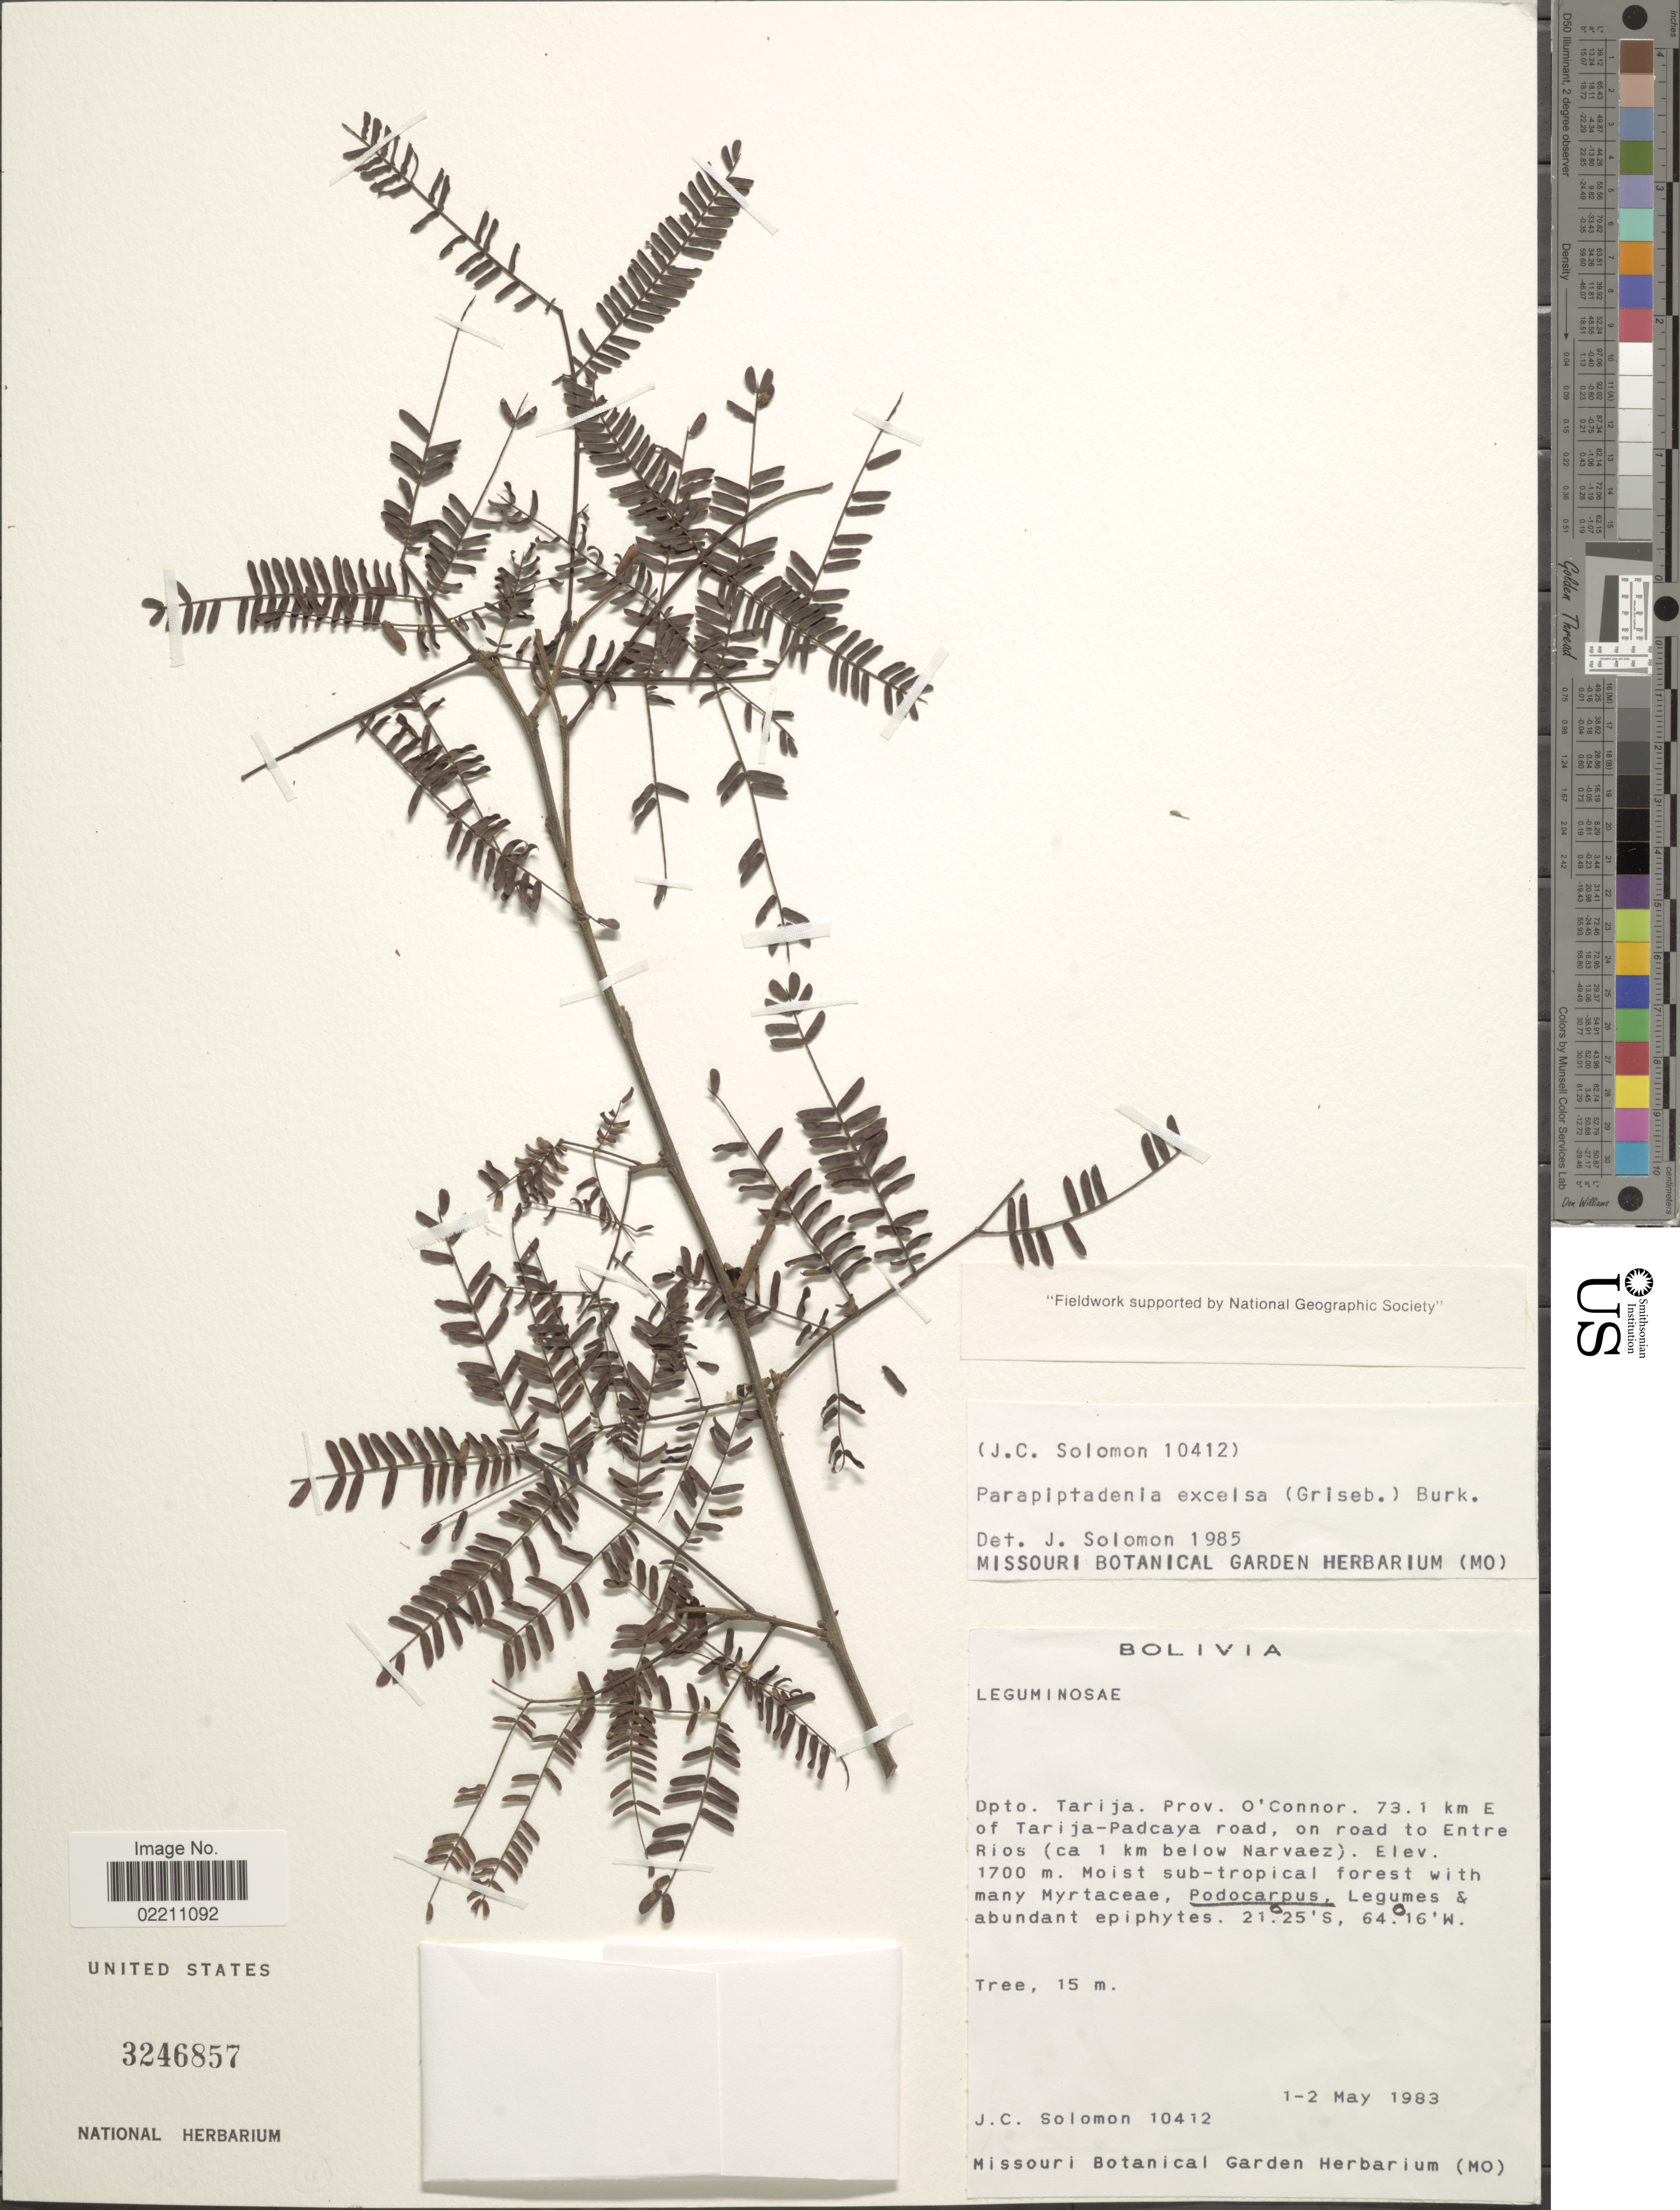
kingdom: Plantae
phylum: Tracheophyta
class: Magnoliopsida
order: Fabales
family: Fabaceae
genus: Parapiptadenia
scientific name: Parapiptadenia excelsa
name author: (Griseb.) Burkart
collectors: J. C. Solomon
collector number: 10412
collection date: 1983-05-01/1983-05-02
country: Bolivia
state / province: Tarija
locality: Dpto. tarija. Prov. O'Connor. 73.1 km E of Tarija-Padcaya road, on road to Entre Rios (ca 1 km below Narvaez).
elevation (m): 1700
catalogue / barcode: US 3246857